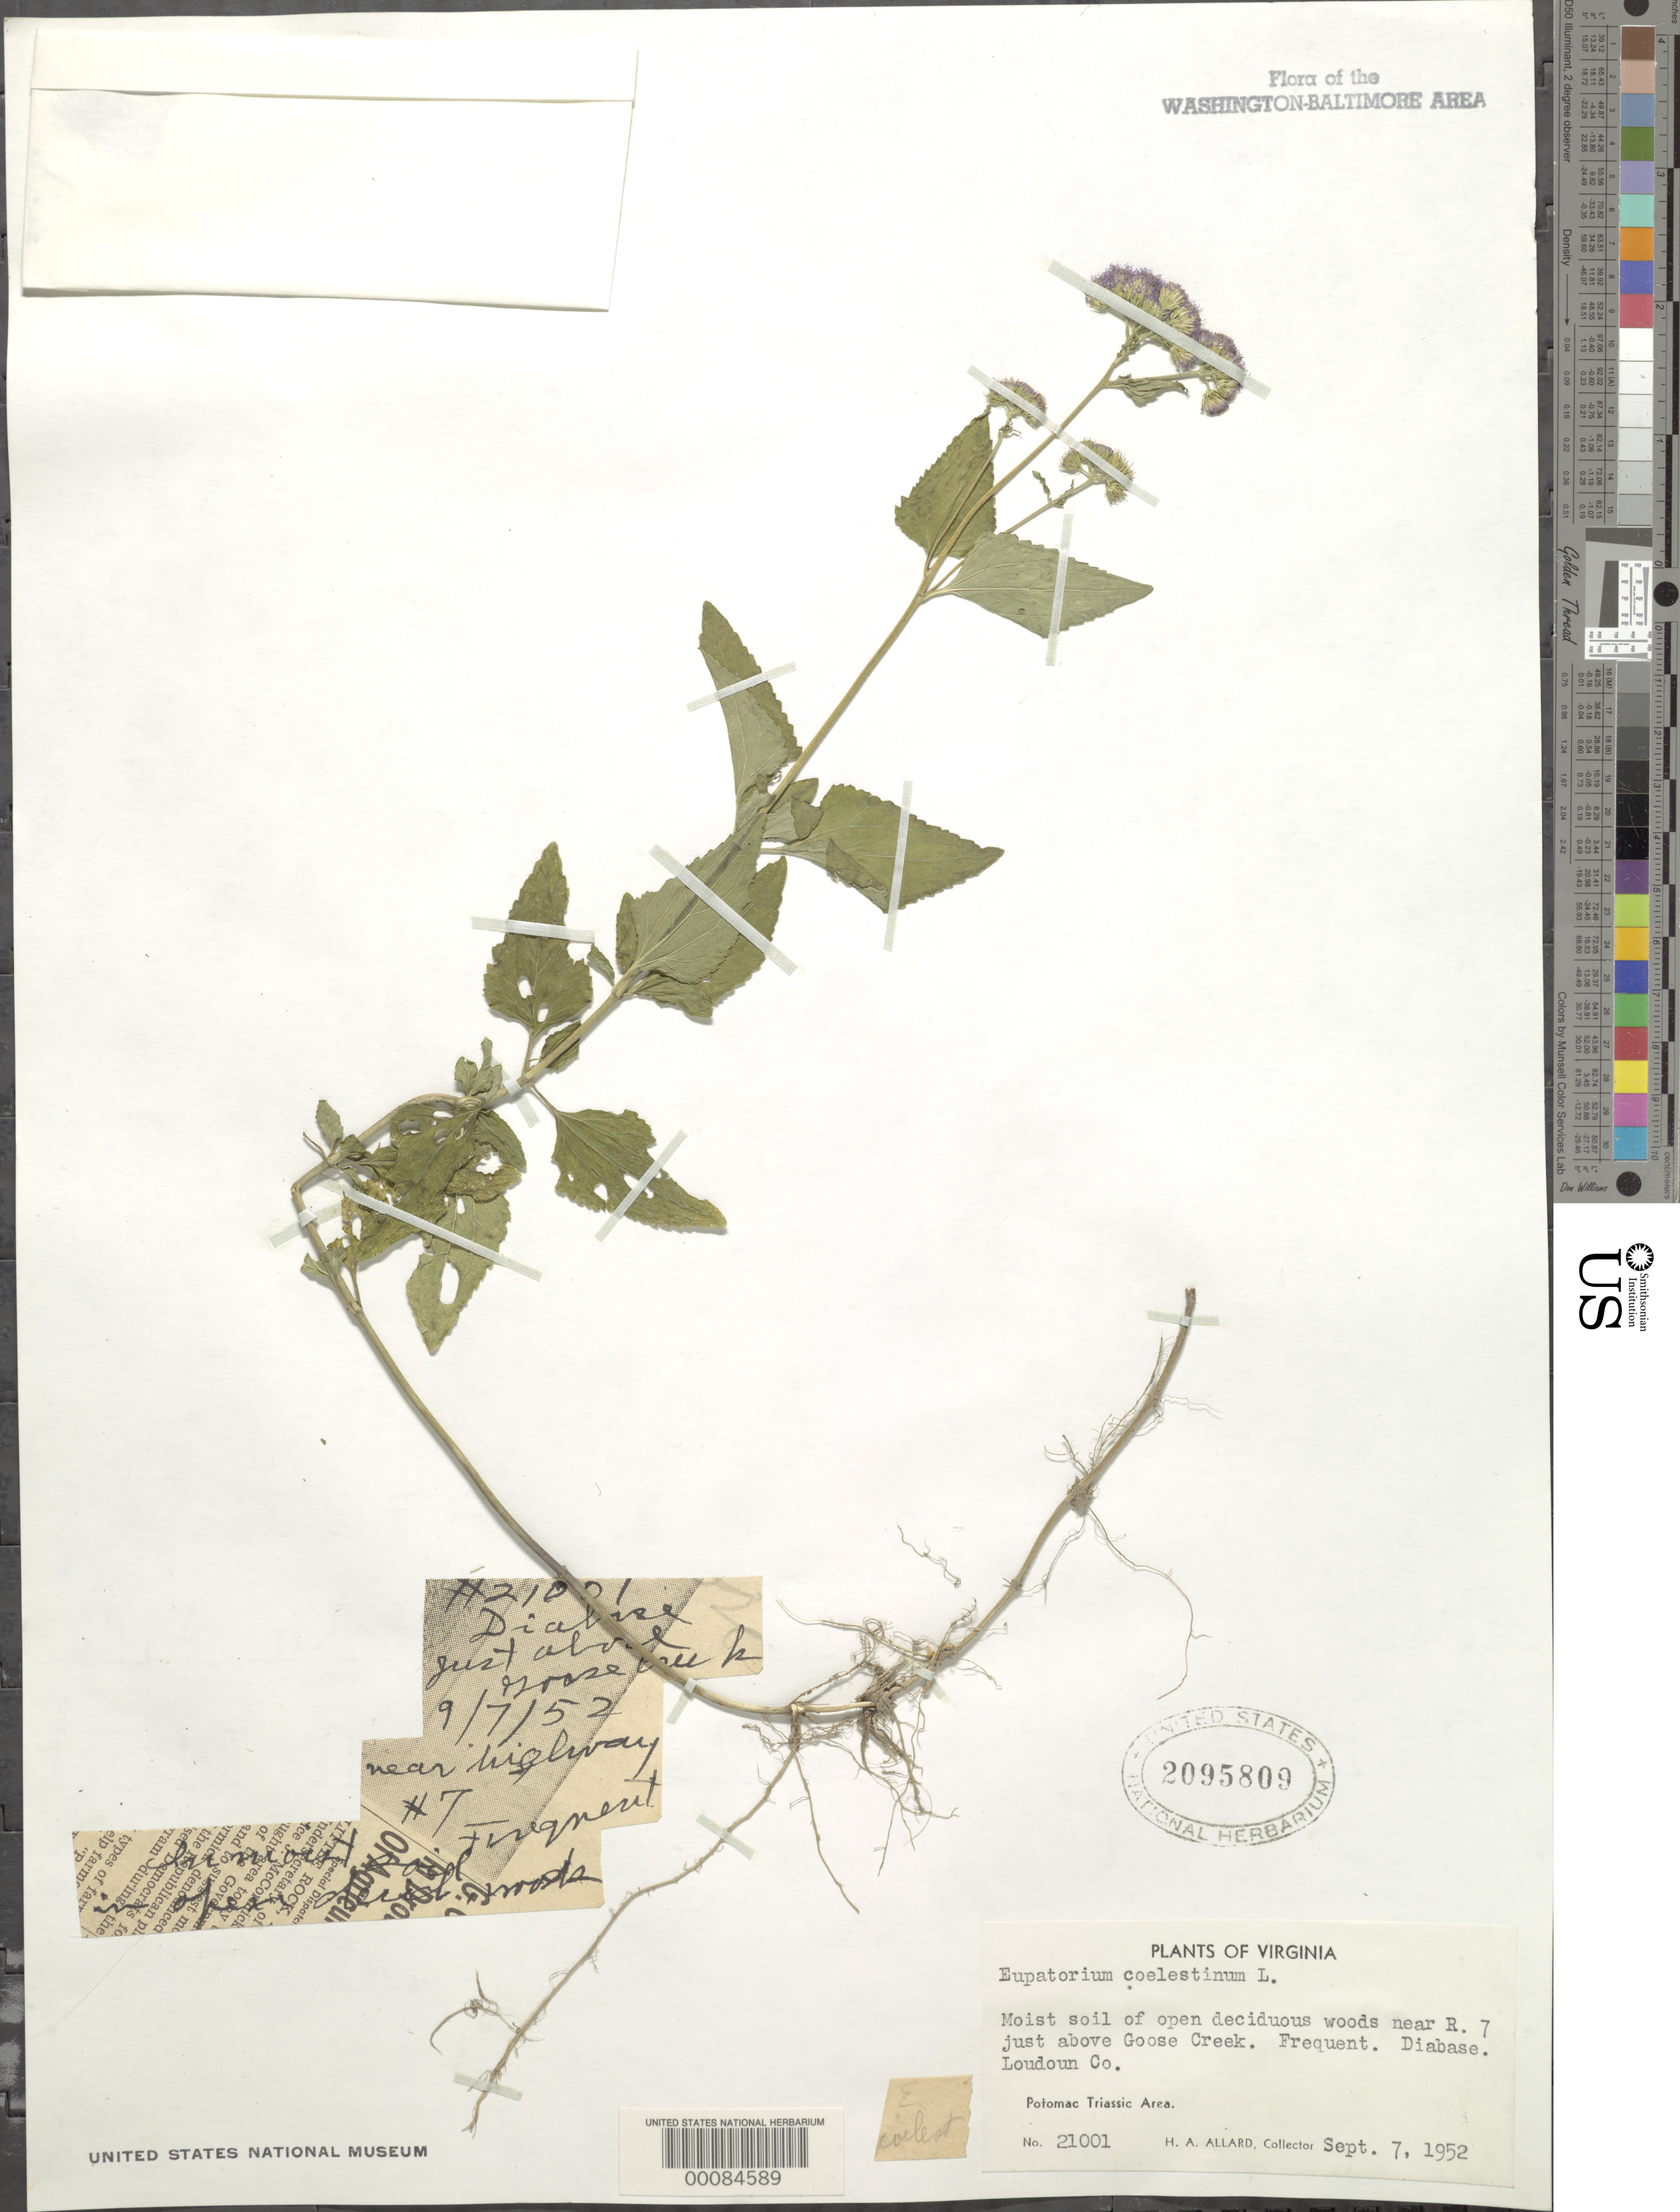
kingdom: Plantae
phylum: Tracheophyta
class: Magnoliopsida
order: Asterales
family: Asteraceae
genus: Conoclinium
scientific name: Conoclinium coelestinum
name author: (L.) DC.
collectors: H. A. Allard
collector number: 21001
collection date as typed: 07 Sep 1952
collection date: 1952-09-07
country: United States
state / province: Virginia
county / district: Loudoun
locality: Near Rt. 7 and above of Goose Creek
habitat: Damp soil in woods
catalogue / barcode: US 2095809